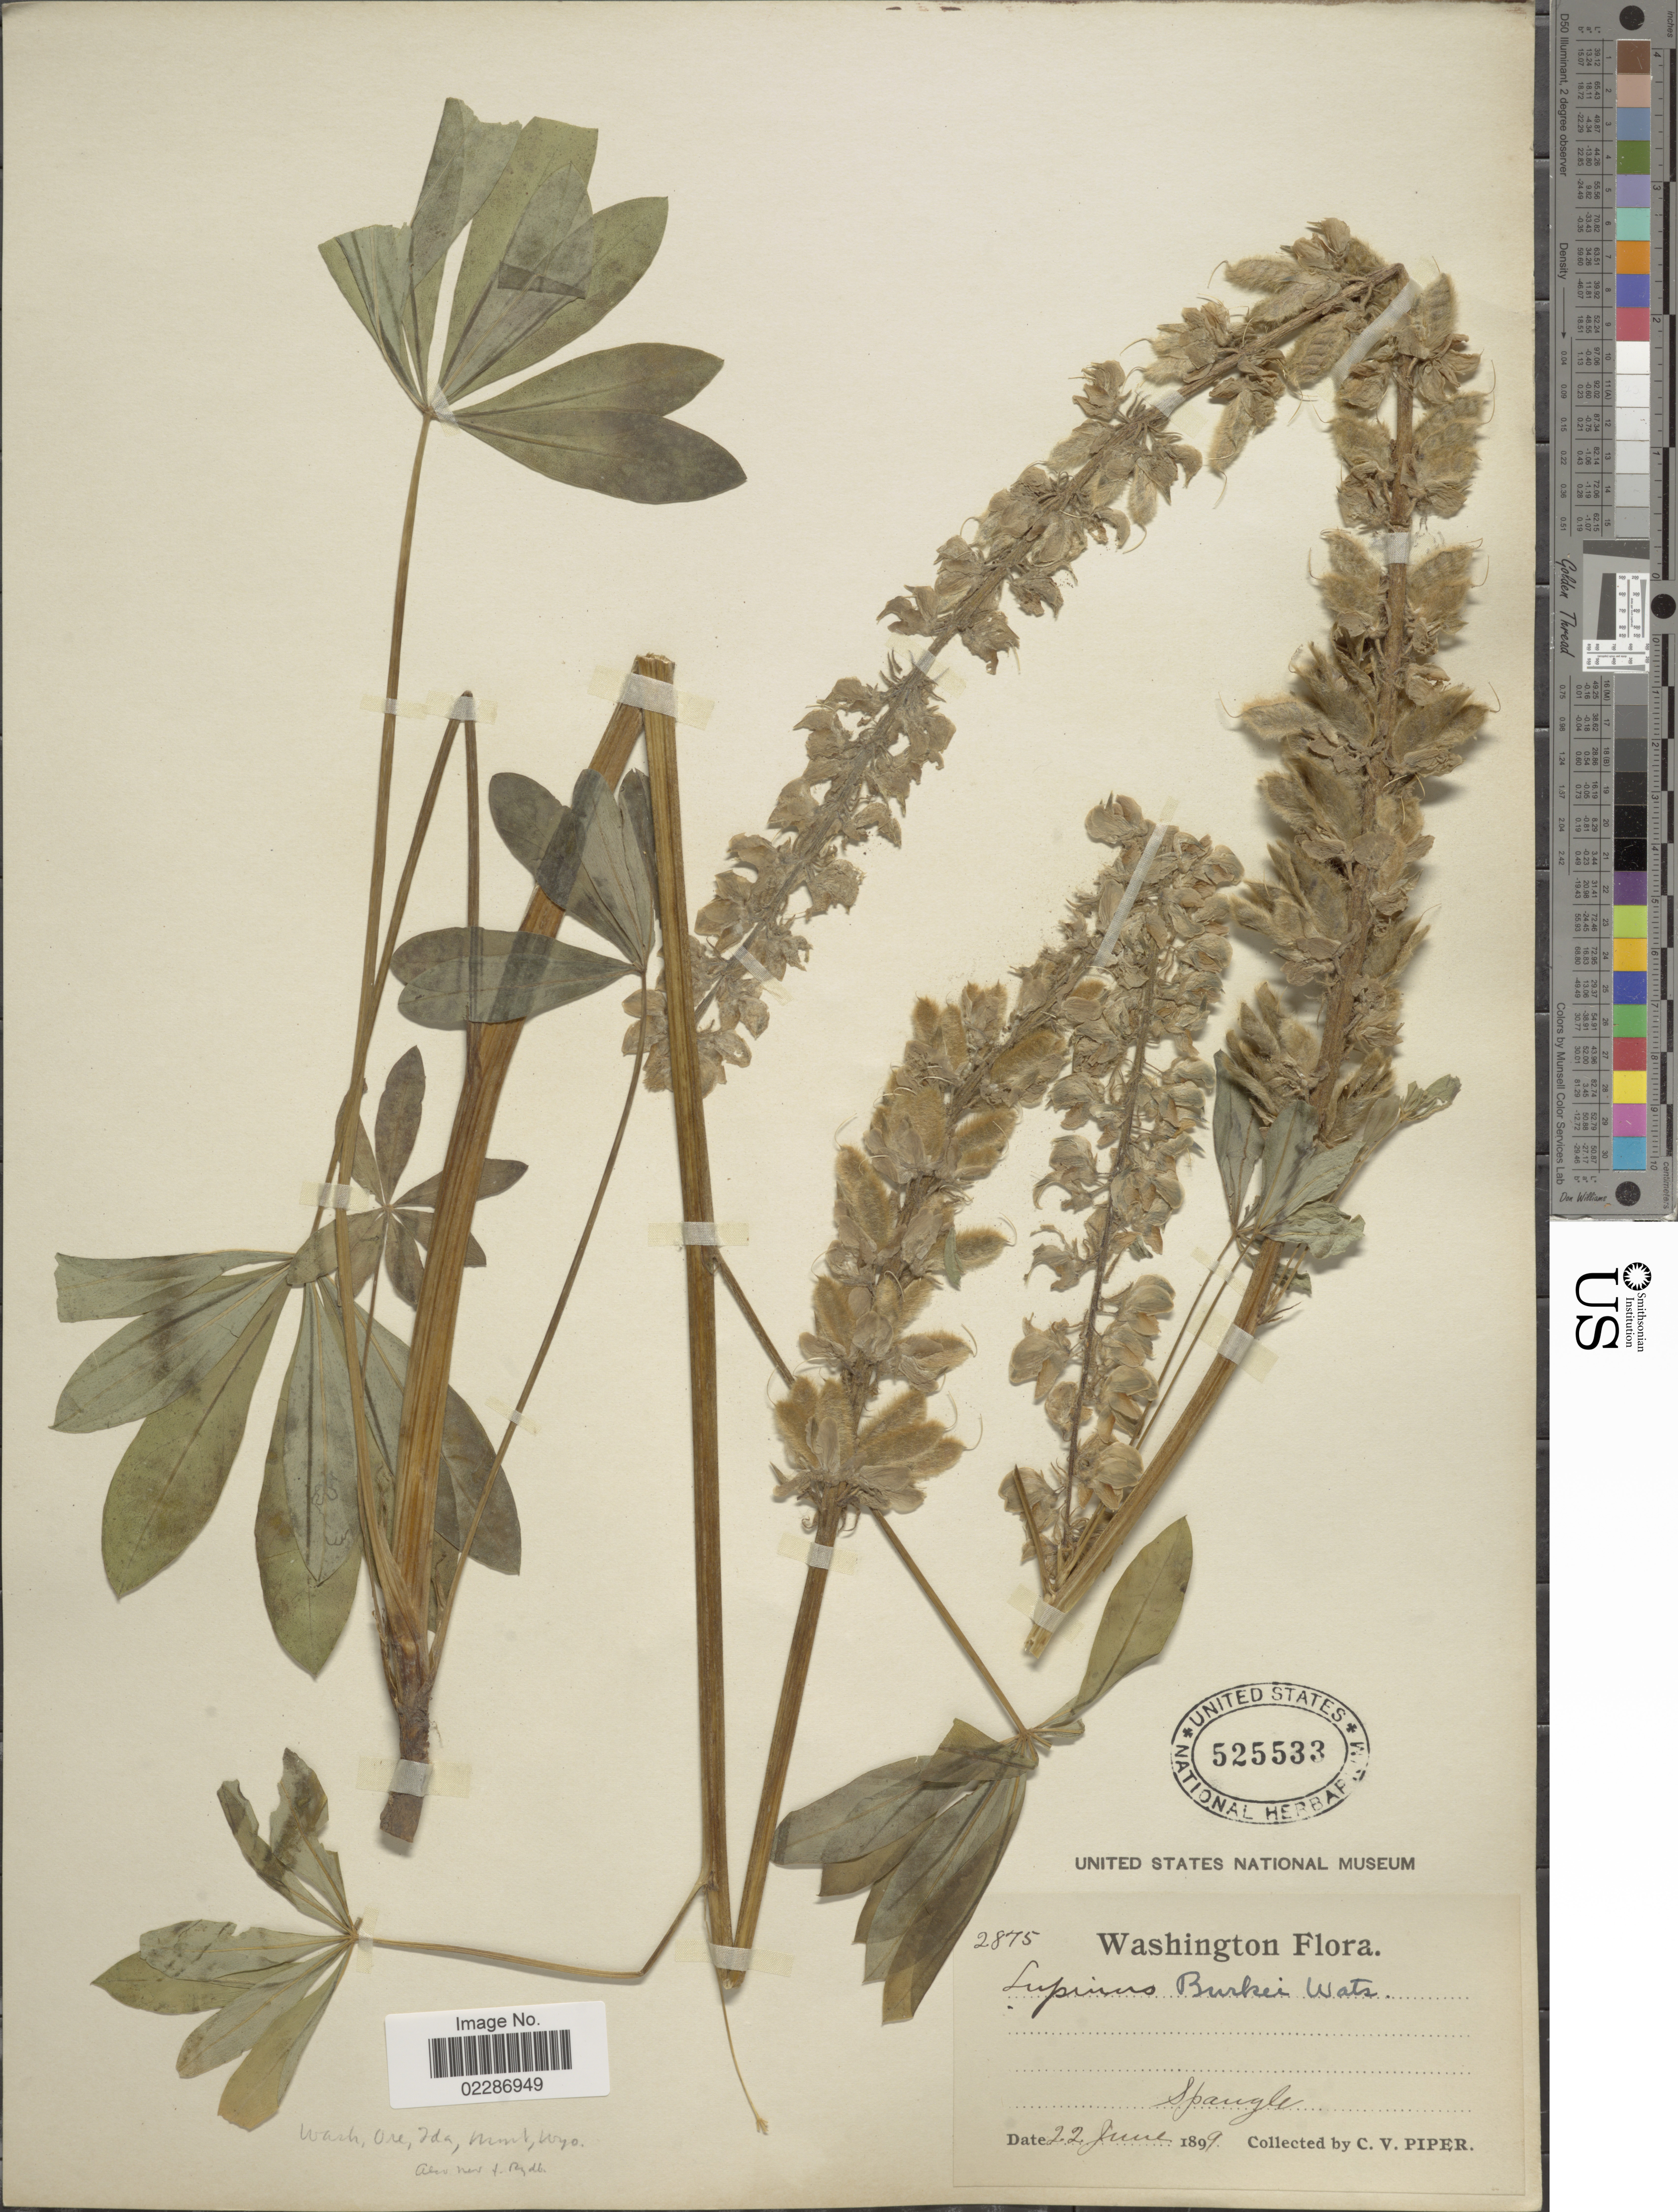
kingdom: Plantae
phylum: Tracheophyta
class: Magnoliopsida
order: Fabales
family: Fabaceae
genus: Lupinus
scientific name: Lupinus burkei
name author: S. Watson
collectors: C. V. Piper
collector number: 2875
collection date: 1899-06-22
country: United States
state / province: Washington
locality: Spangle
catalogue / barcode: US 525533